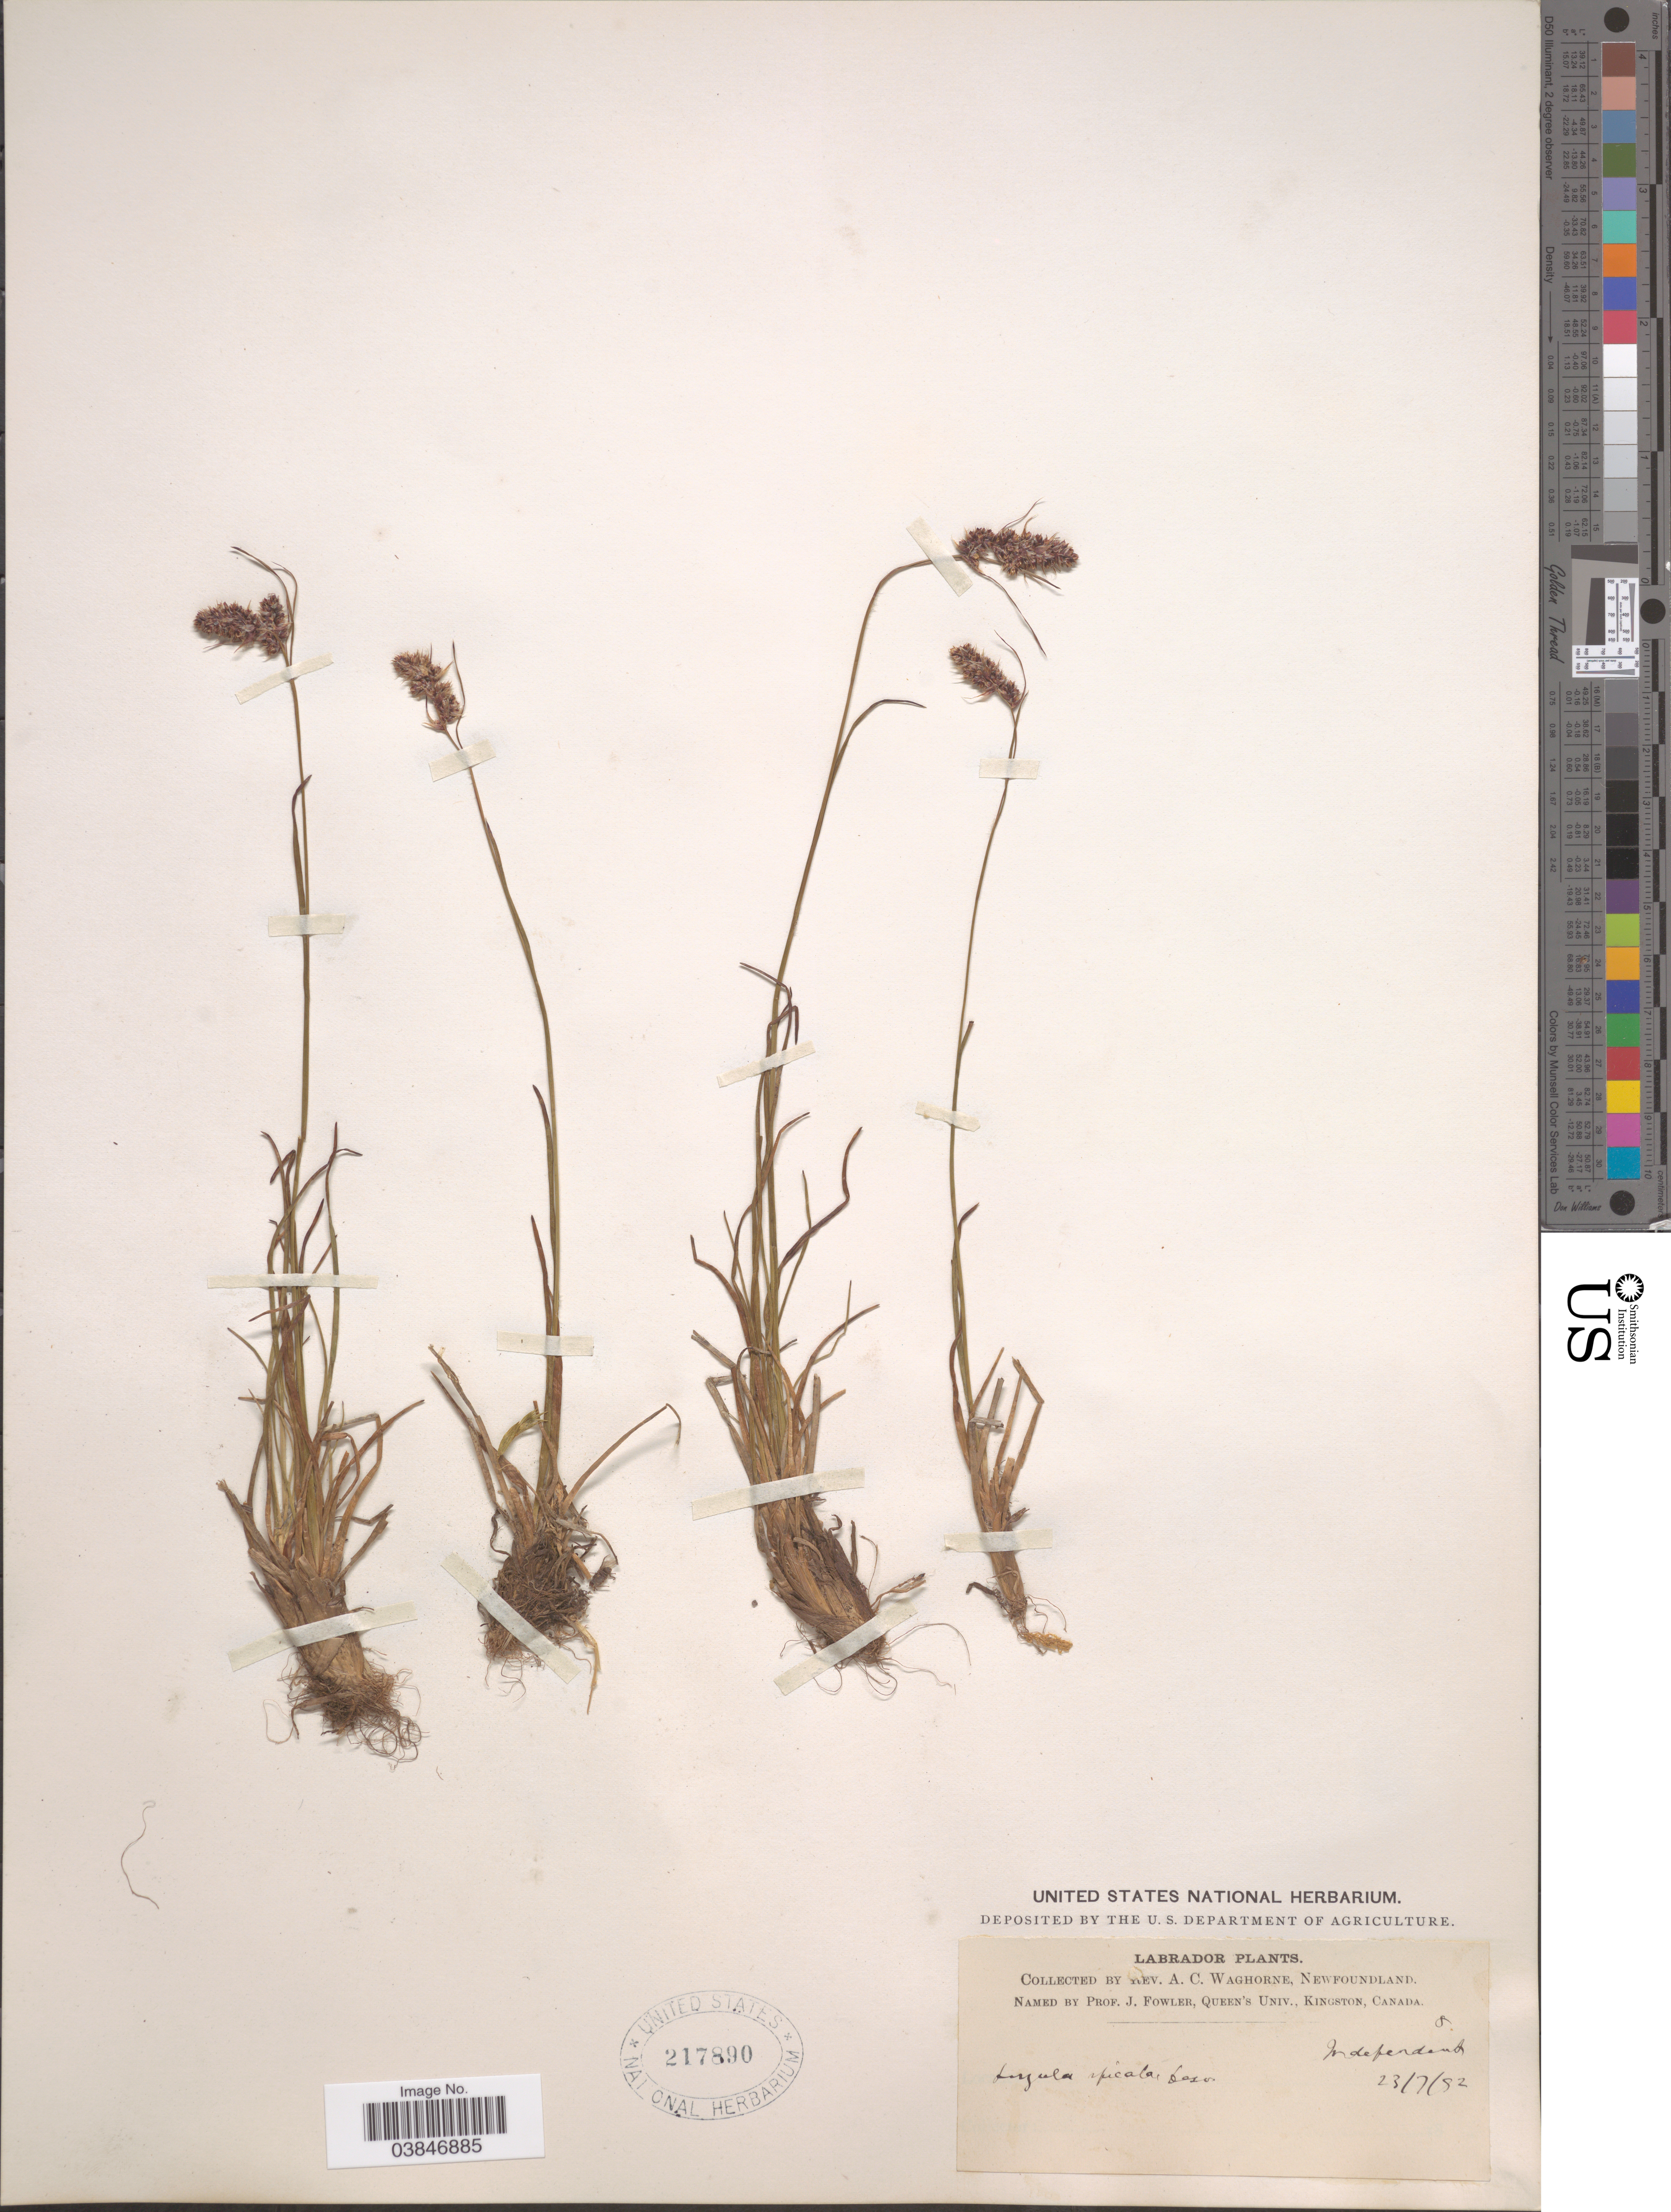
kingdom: Plantae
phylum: Tracheophyta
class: Liliopsida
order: Poales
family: Juncaceae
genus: Luzula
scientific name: Luzula spicata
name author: (L.) DC.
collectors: A. Waghorne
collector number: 8*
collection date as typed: Transcribed d/m/y: 23/7/92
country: Canada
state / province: Newfoundland and Labrador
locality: Labrador. Independent.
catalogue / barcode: US 217890